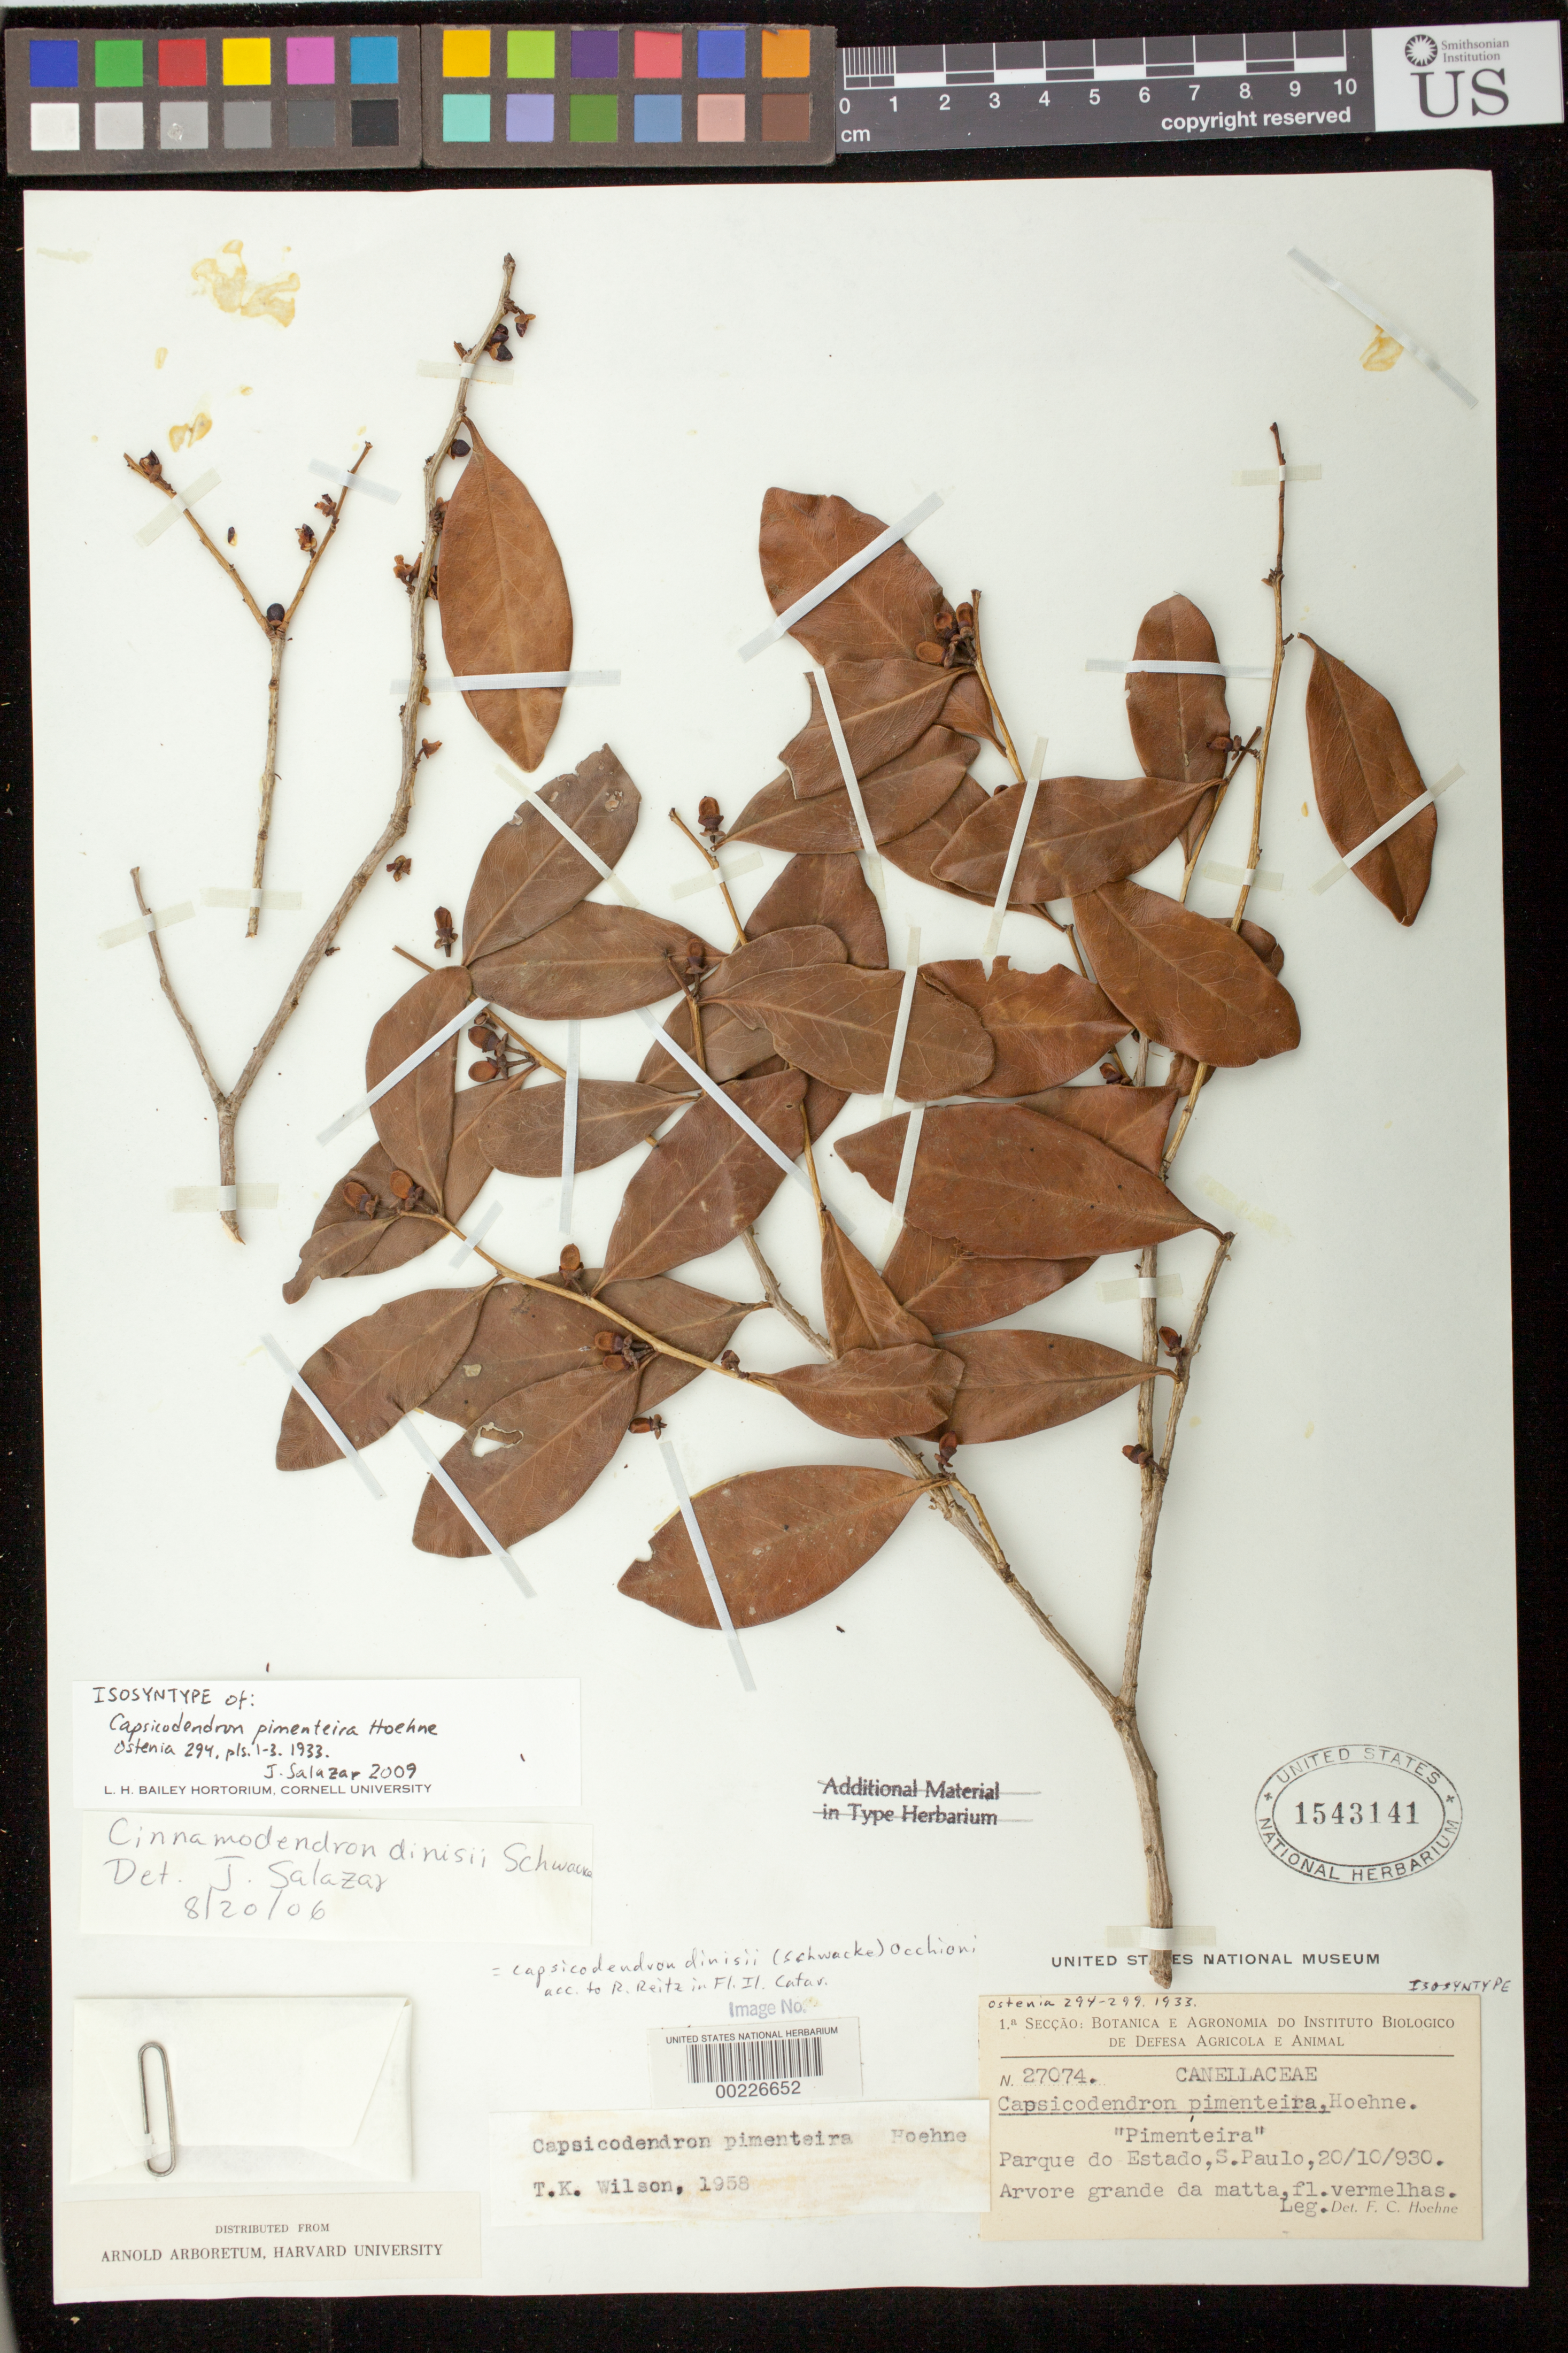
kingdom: Plantae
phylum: Tracheophyta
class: Magnoliopsida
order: Canellales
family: Canellaceae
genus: Capsicodendron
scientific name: Capsicodendron pimenteira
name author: Hoehne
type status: Isosyntype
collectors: F. C. Hoehne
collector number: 27074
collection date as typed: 20 Oct 1930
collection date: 1930-10-20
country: Brazil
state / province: São Paulo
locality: Parque do estado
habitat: Woods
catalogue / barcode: US 1543141